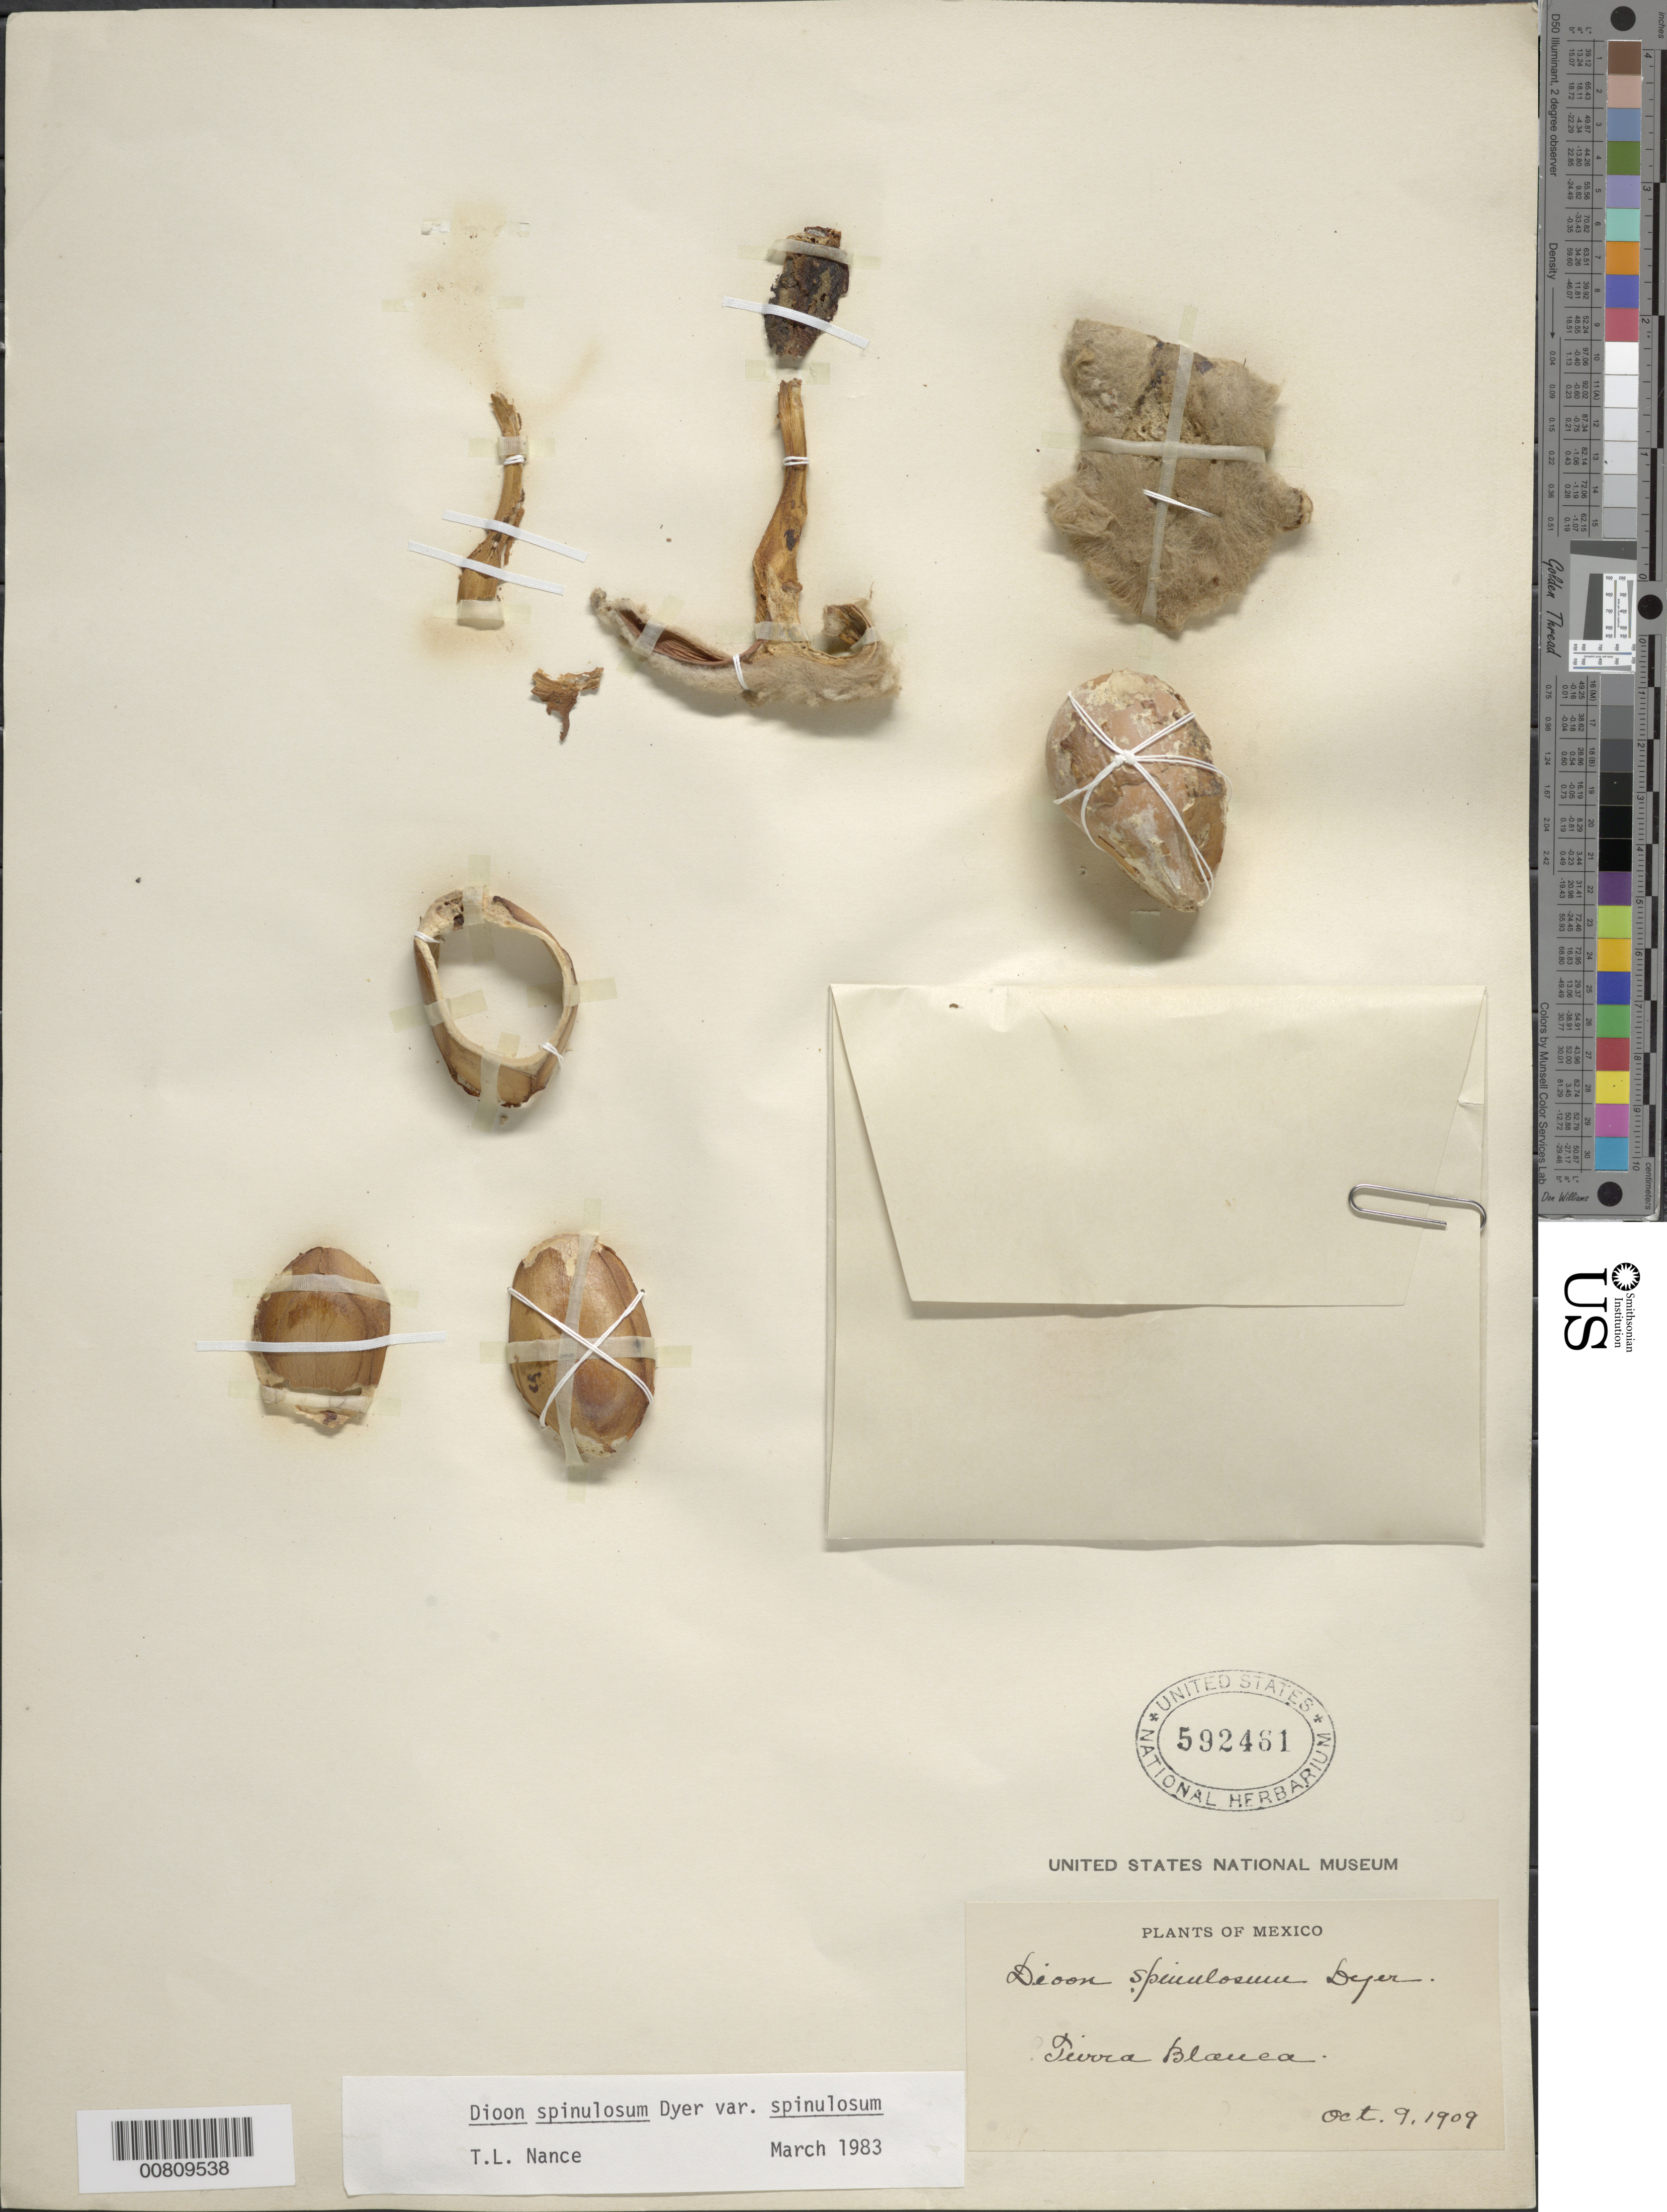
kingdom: Plantae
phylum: Tracheophyta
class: Cycadopsida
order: Cycadales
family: Zamiaceae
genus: Dioon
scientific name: Dioon spinulosum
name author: Dyer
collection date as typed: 09 Oct 1909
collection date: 1909-10-09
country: Mexico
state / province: Baja California Norte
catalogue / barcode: US 592461